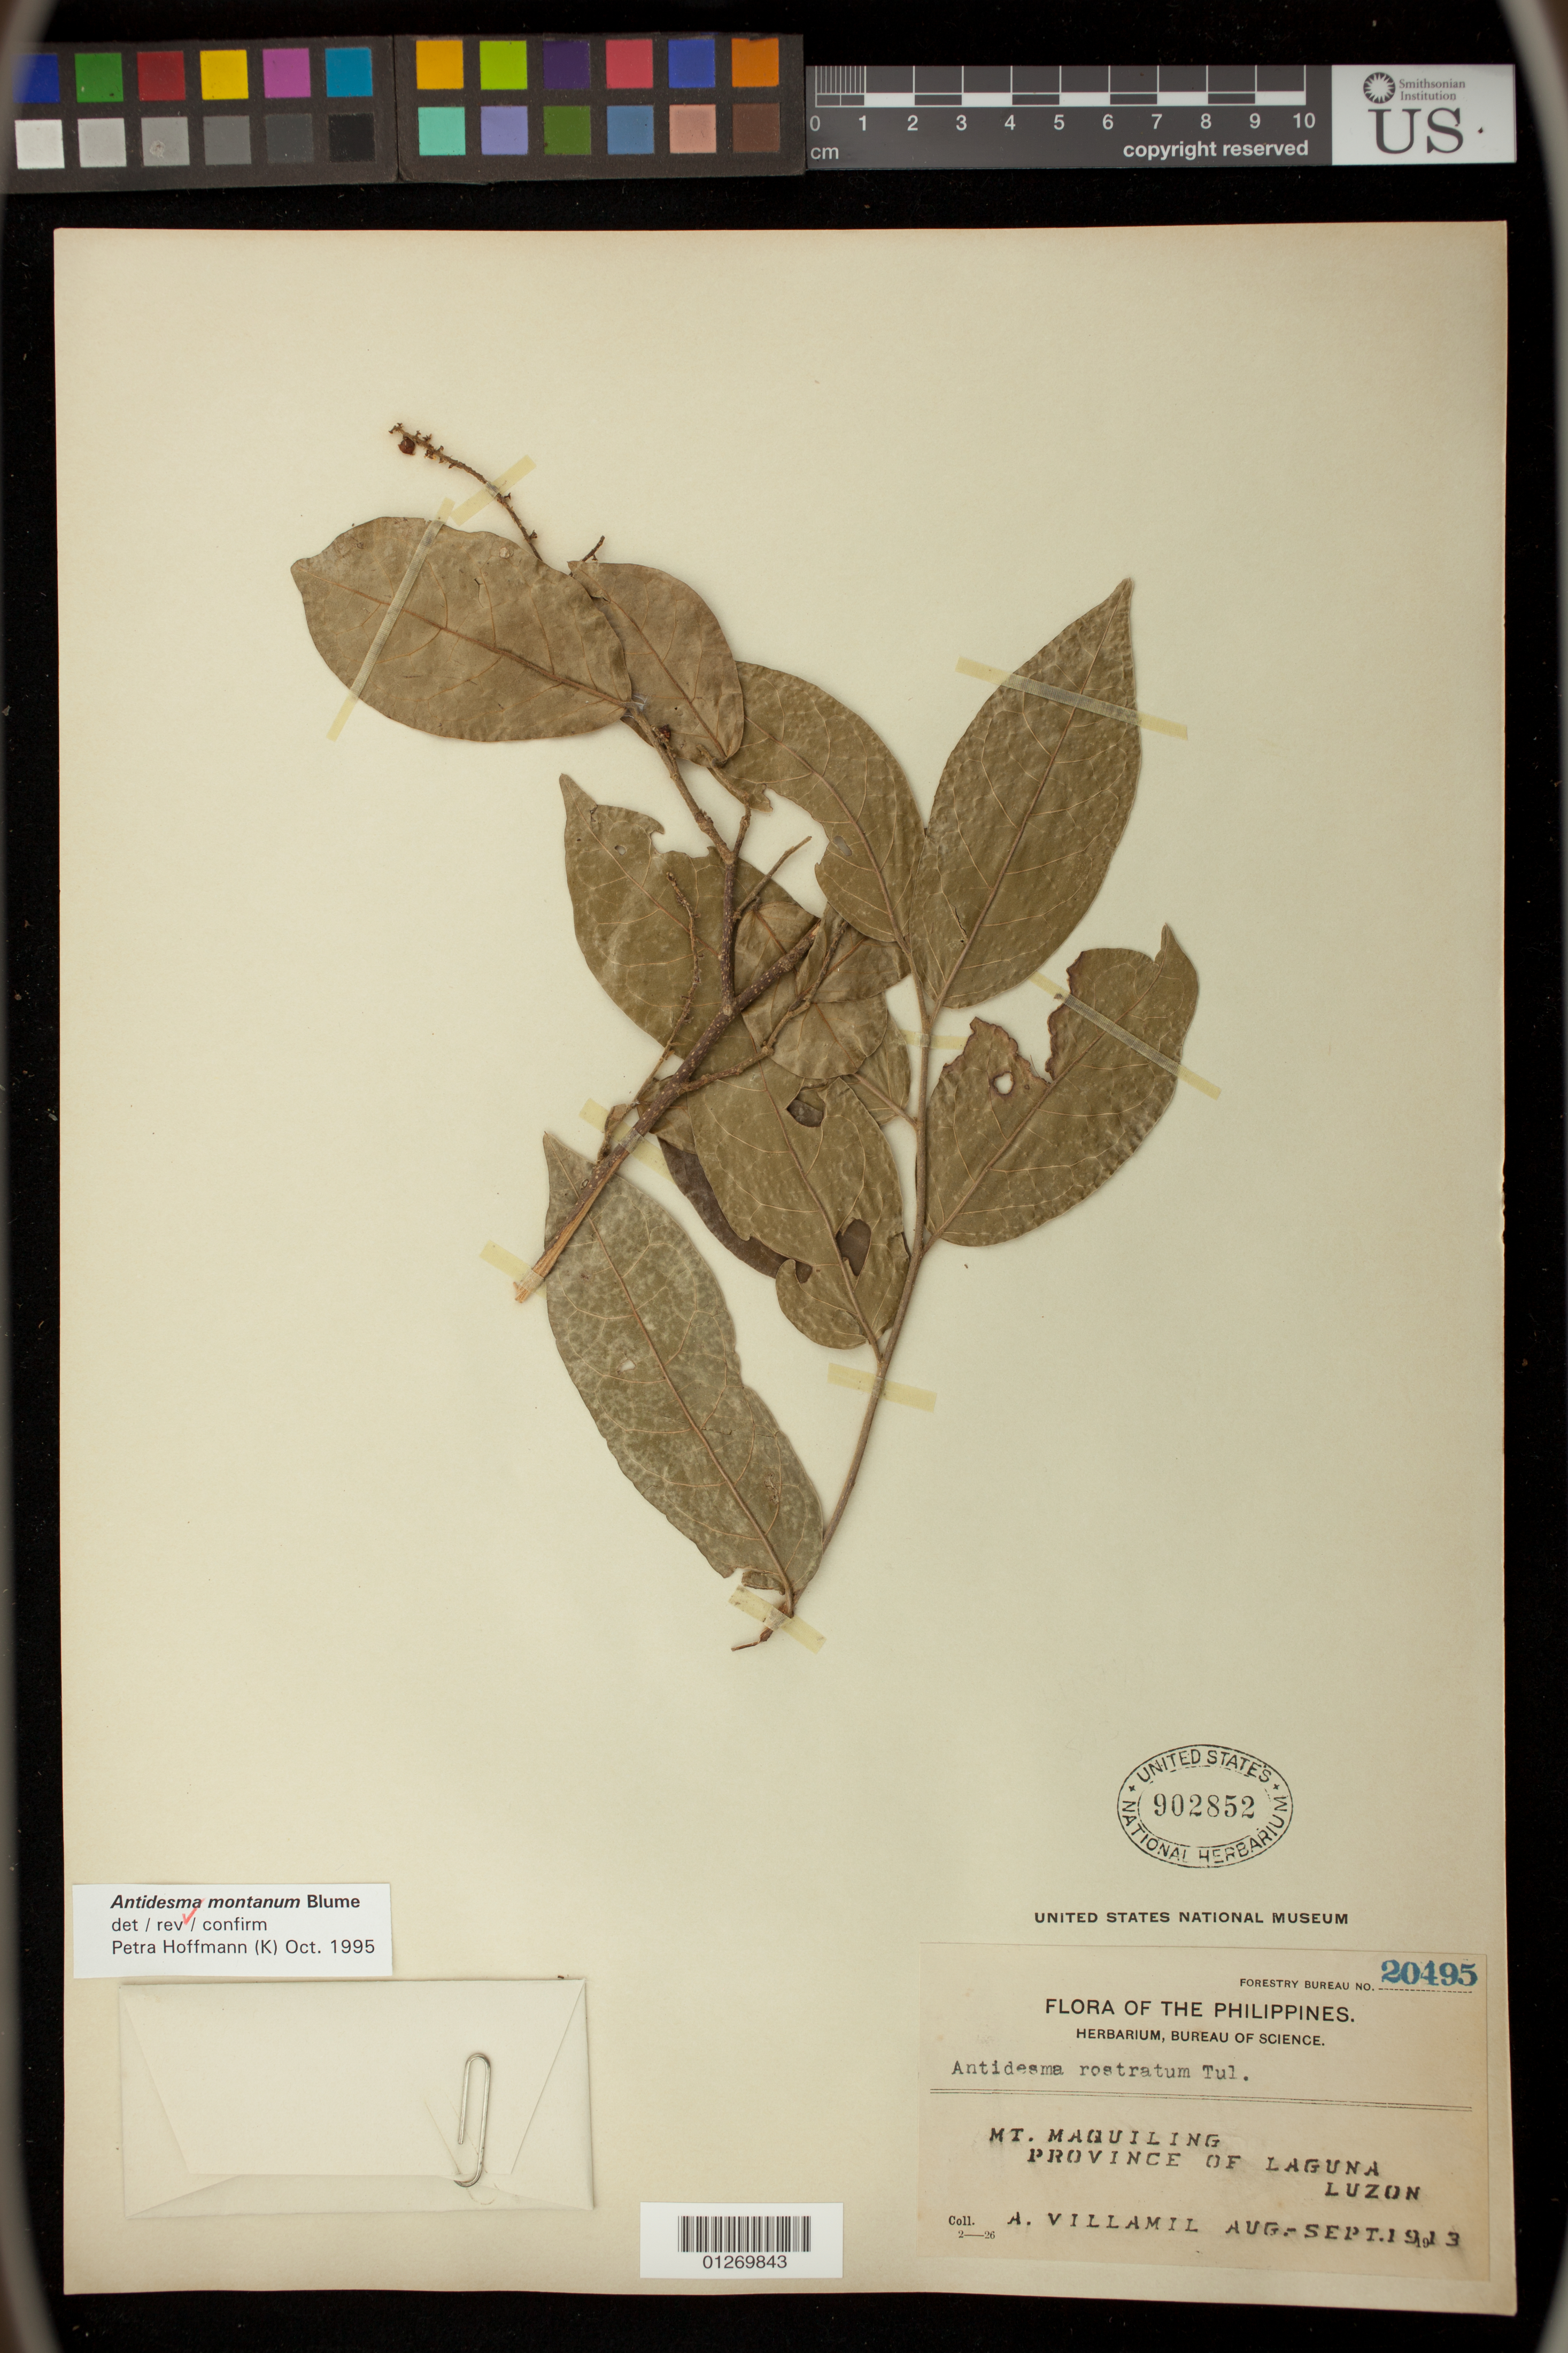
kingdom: Plantae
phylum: Tracheophyta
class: Magnoliopsida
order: Malpighiales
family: Phyllanthaceae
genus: Antidesma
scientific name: Antidesma montanum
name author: Blume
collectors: A. Villamil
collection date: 1913-08/1913-09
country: Philippines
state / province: Calabarzon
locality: Mt. Maquiling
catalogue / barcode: US 902852